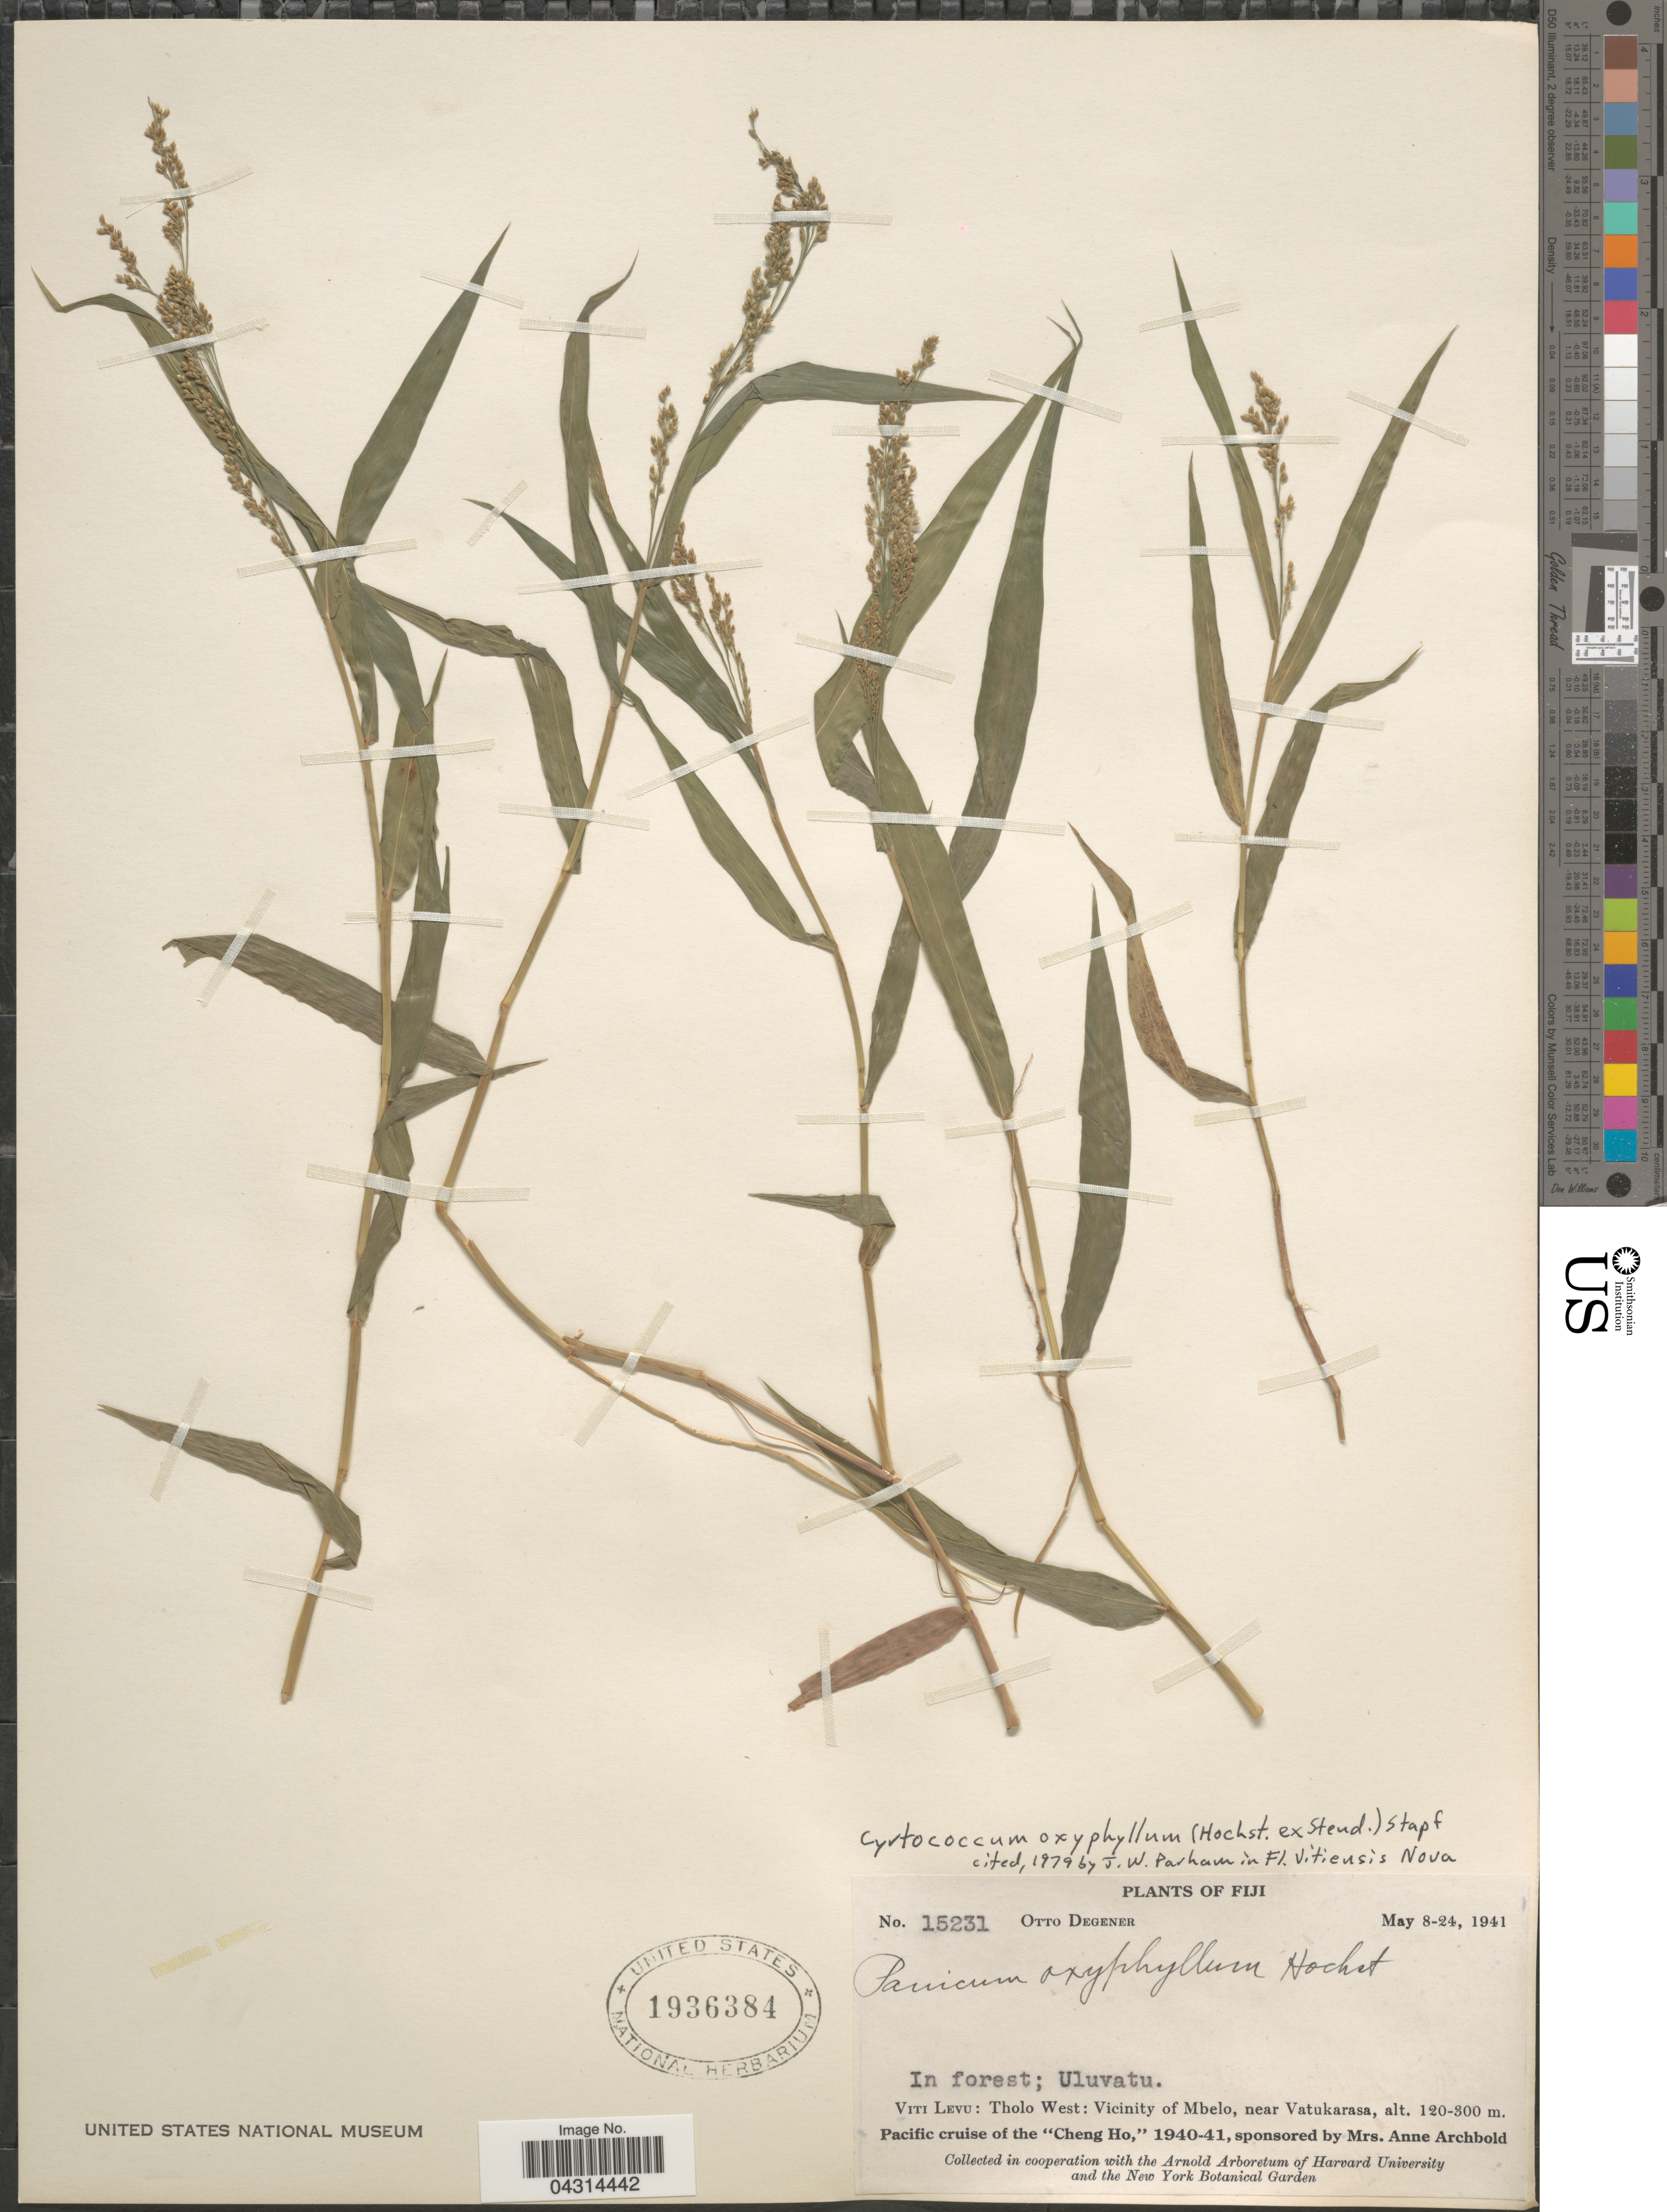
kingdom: Plantae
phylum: Tracheophyta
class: Liliopsida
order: Poales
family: Poaceae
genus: Cyrtococcum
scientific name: Cyrtococcum oxyphyllum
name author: (Steud.) Stapf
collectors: O. Degener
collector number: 15231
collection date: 1941-05-08/1941-05-24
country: Fiji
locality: Viti Levu: Tholo West: Vicinity of Mbelo, near Vatukarasa.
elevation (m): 120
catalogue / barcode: US 1936384